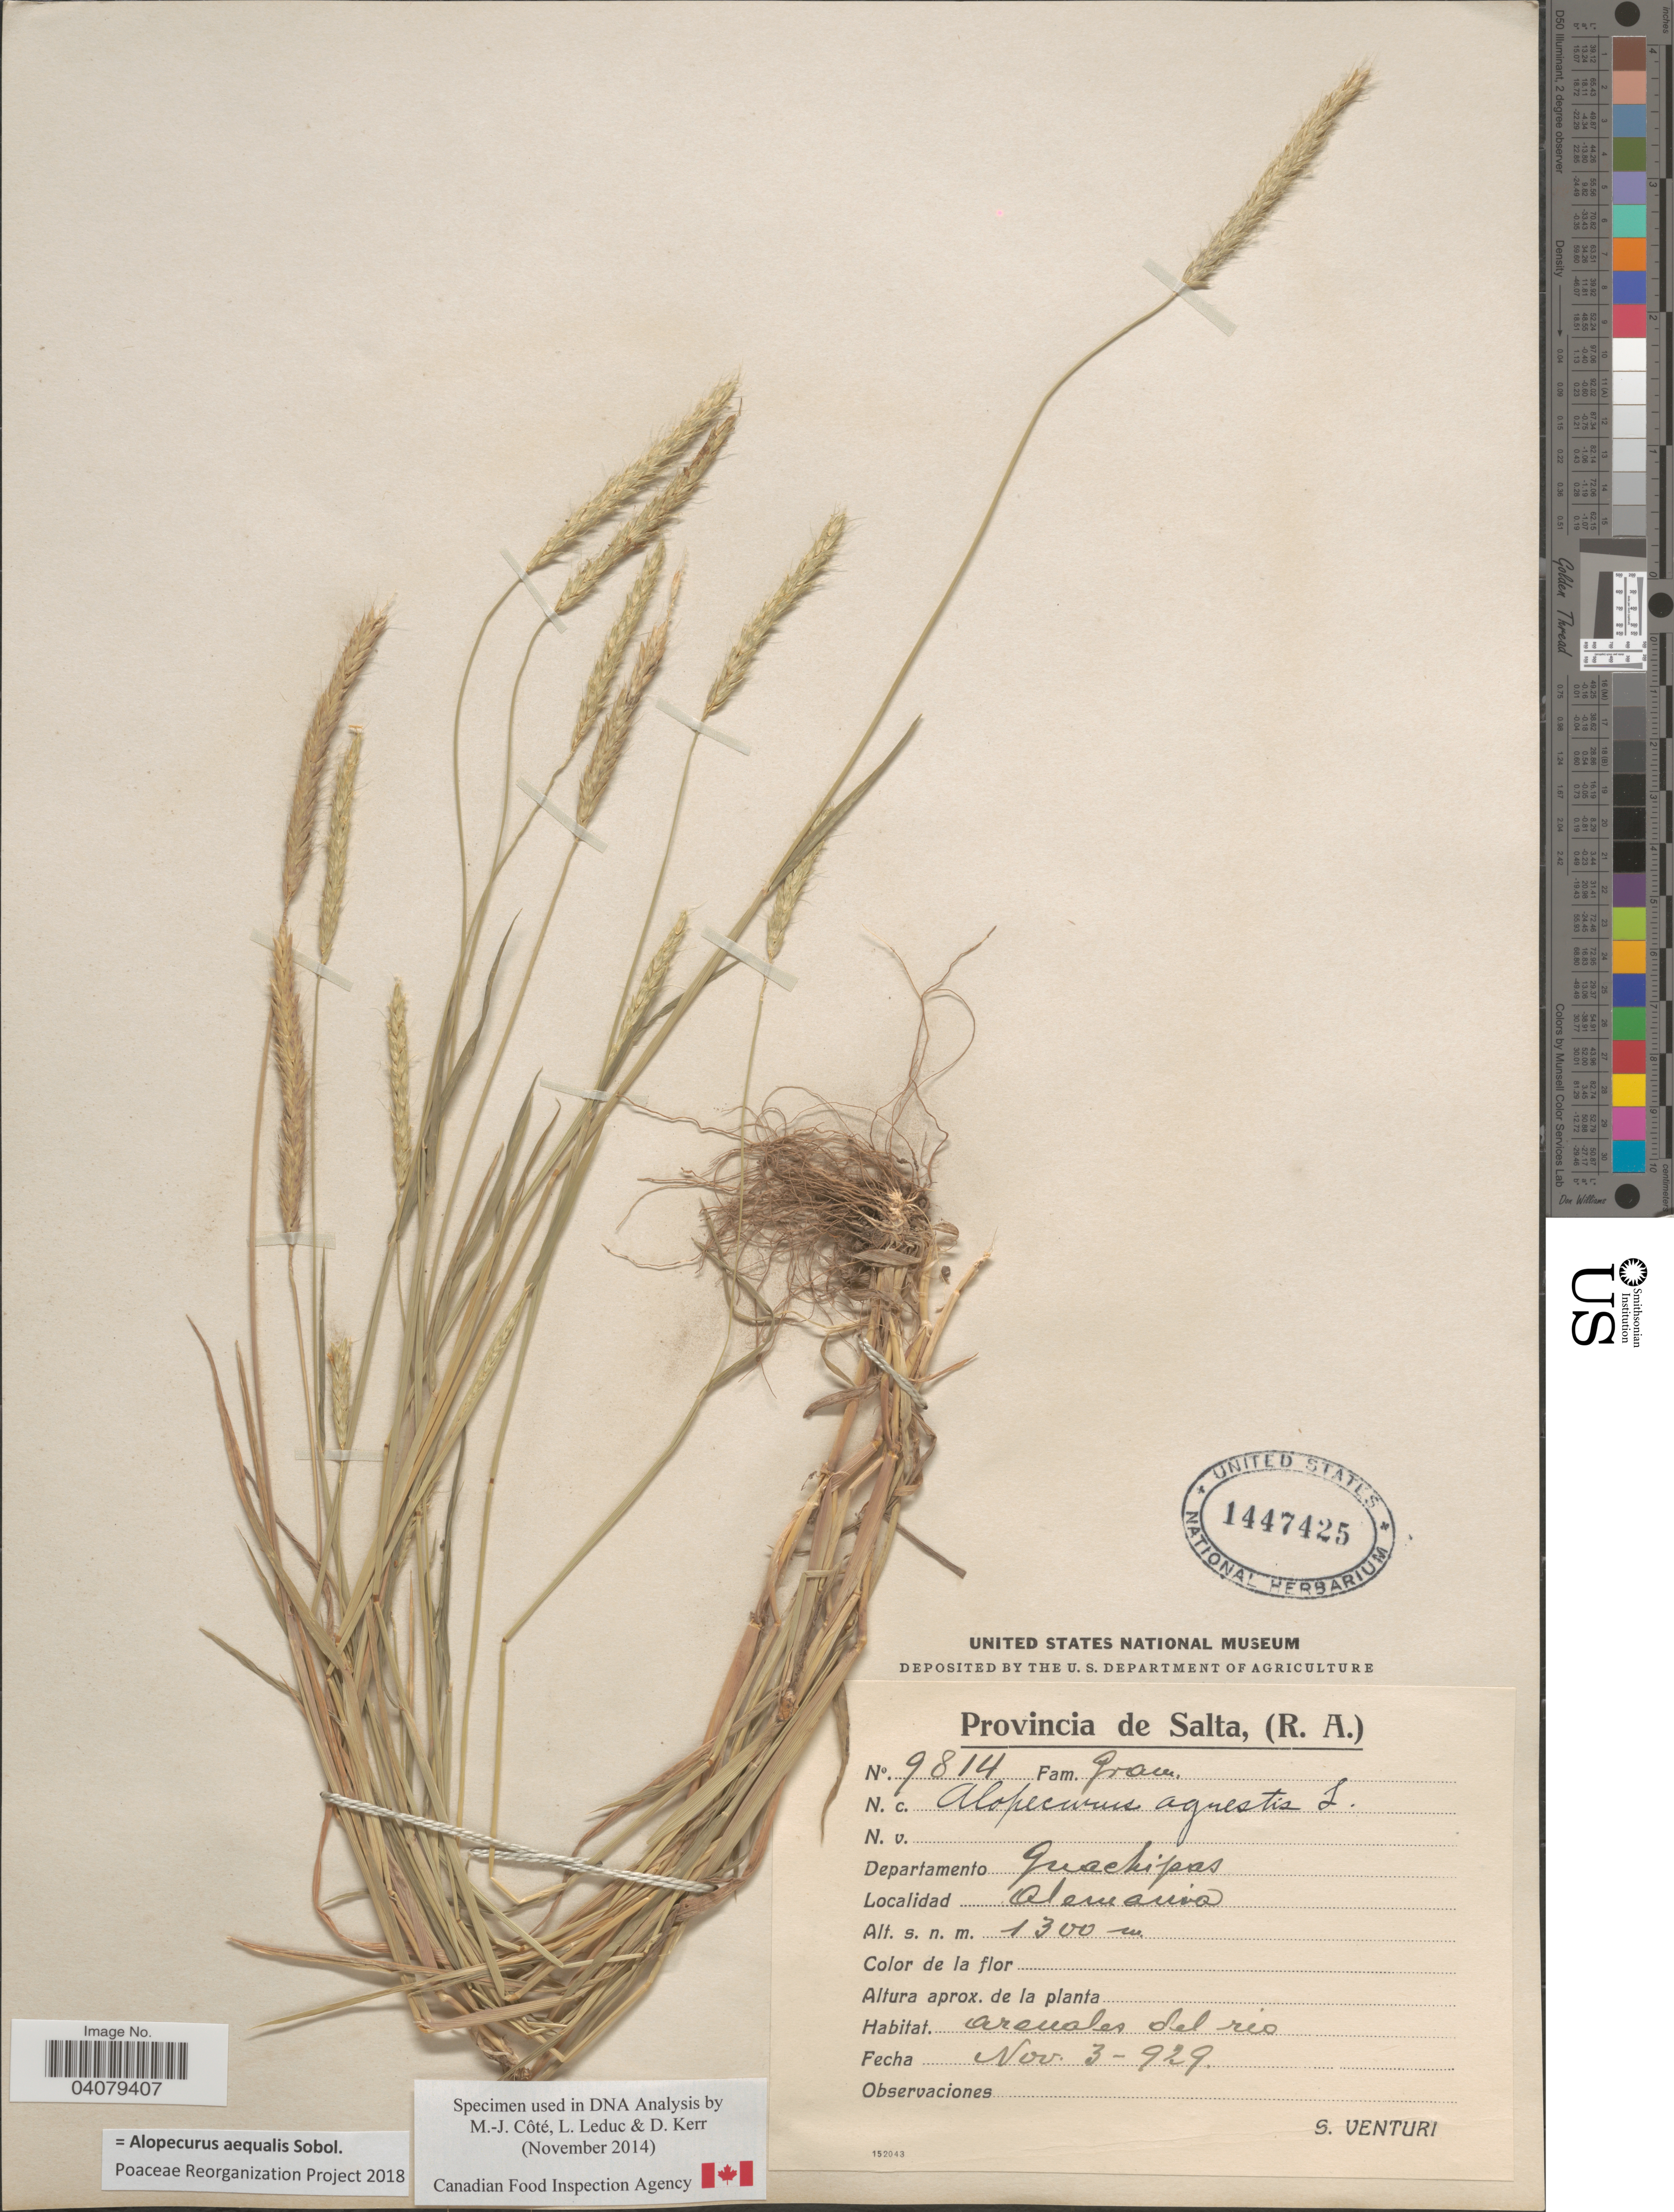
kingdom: Plantae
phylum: Tracheophyta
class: Liliopsida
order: Poales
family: Poaceae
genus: Alopecurus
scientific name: Alopecurus arundinaceus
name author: Poir.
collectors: S. Venturi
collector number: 9814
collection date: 1929-11-03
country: Argentina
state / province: Salta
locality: Departamento Guachipas. Alemania. Arenales del rio.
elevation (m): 1300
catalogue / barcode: US 1447425